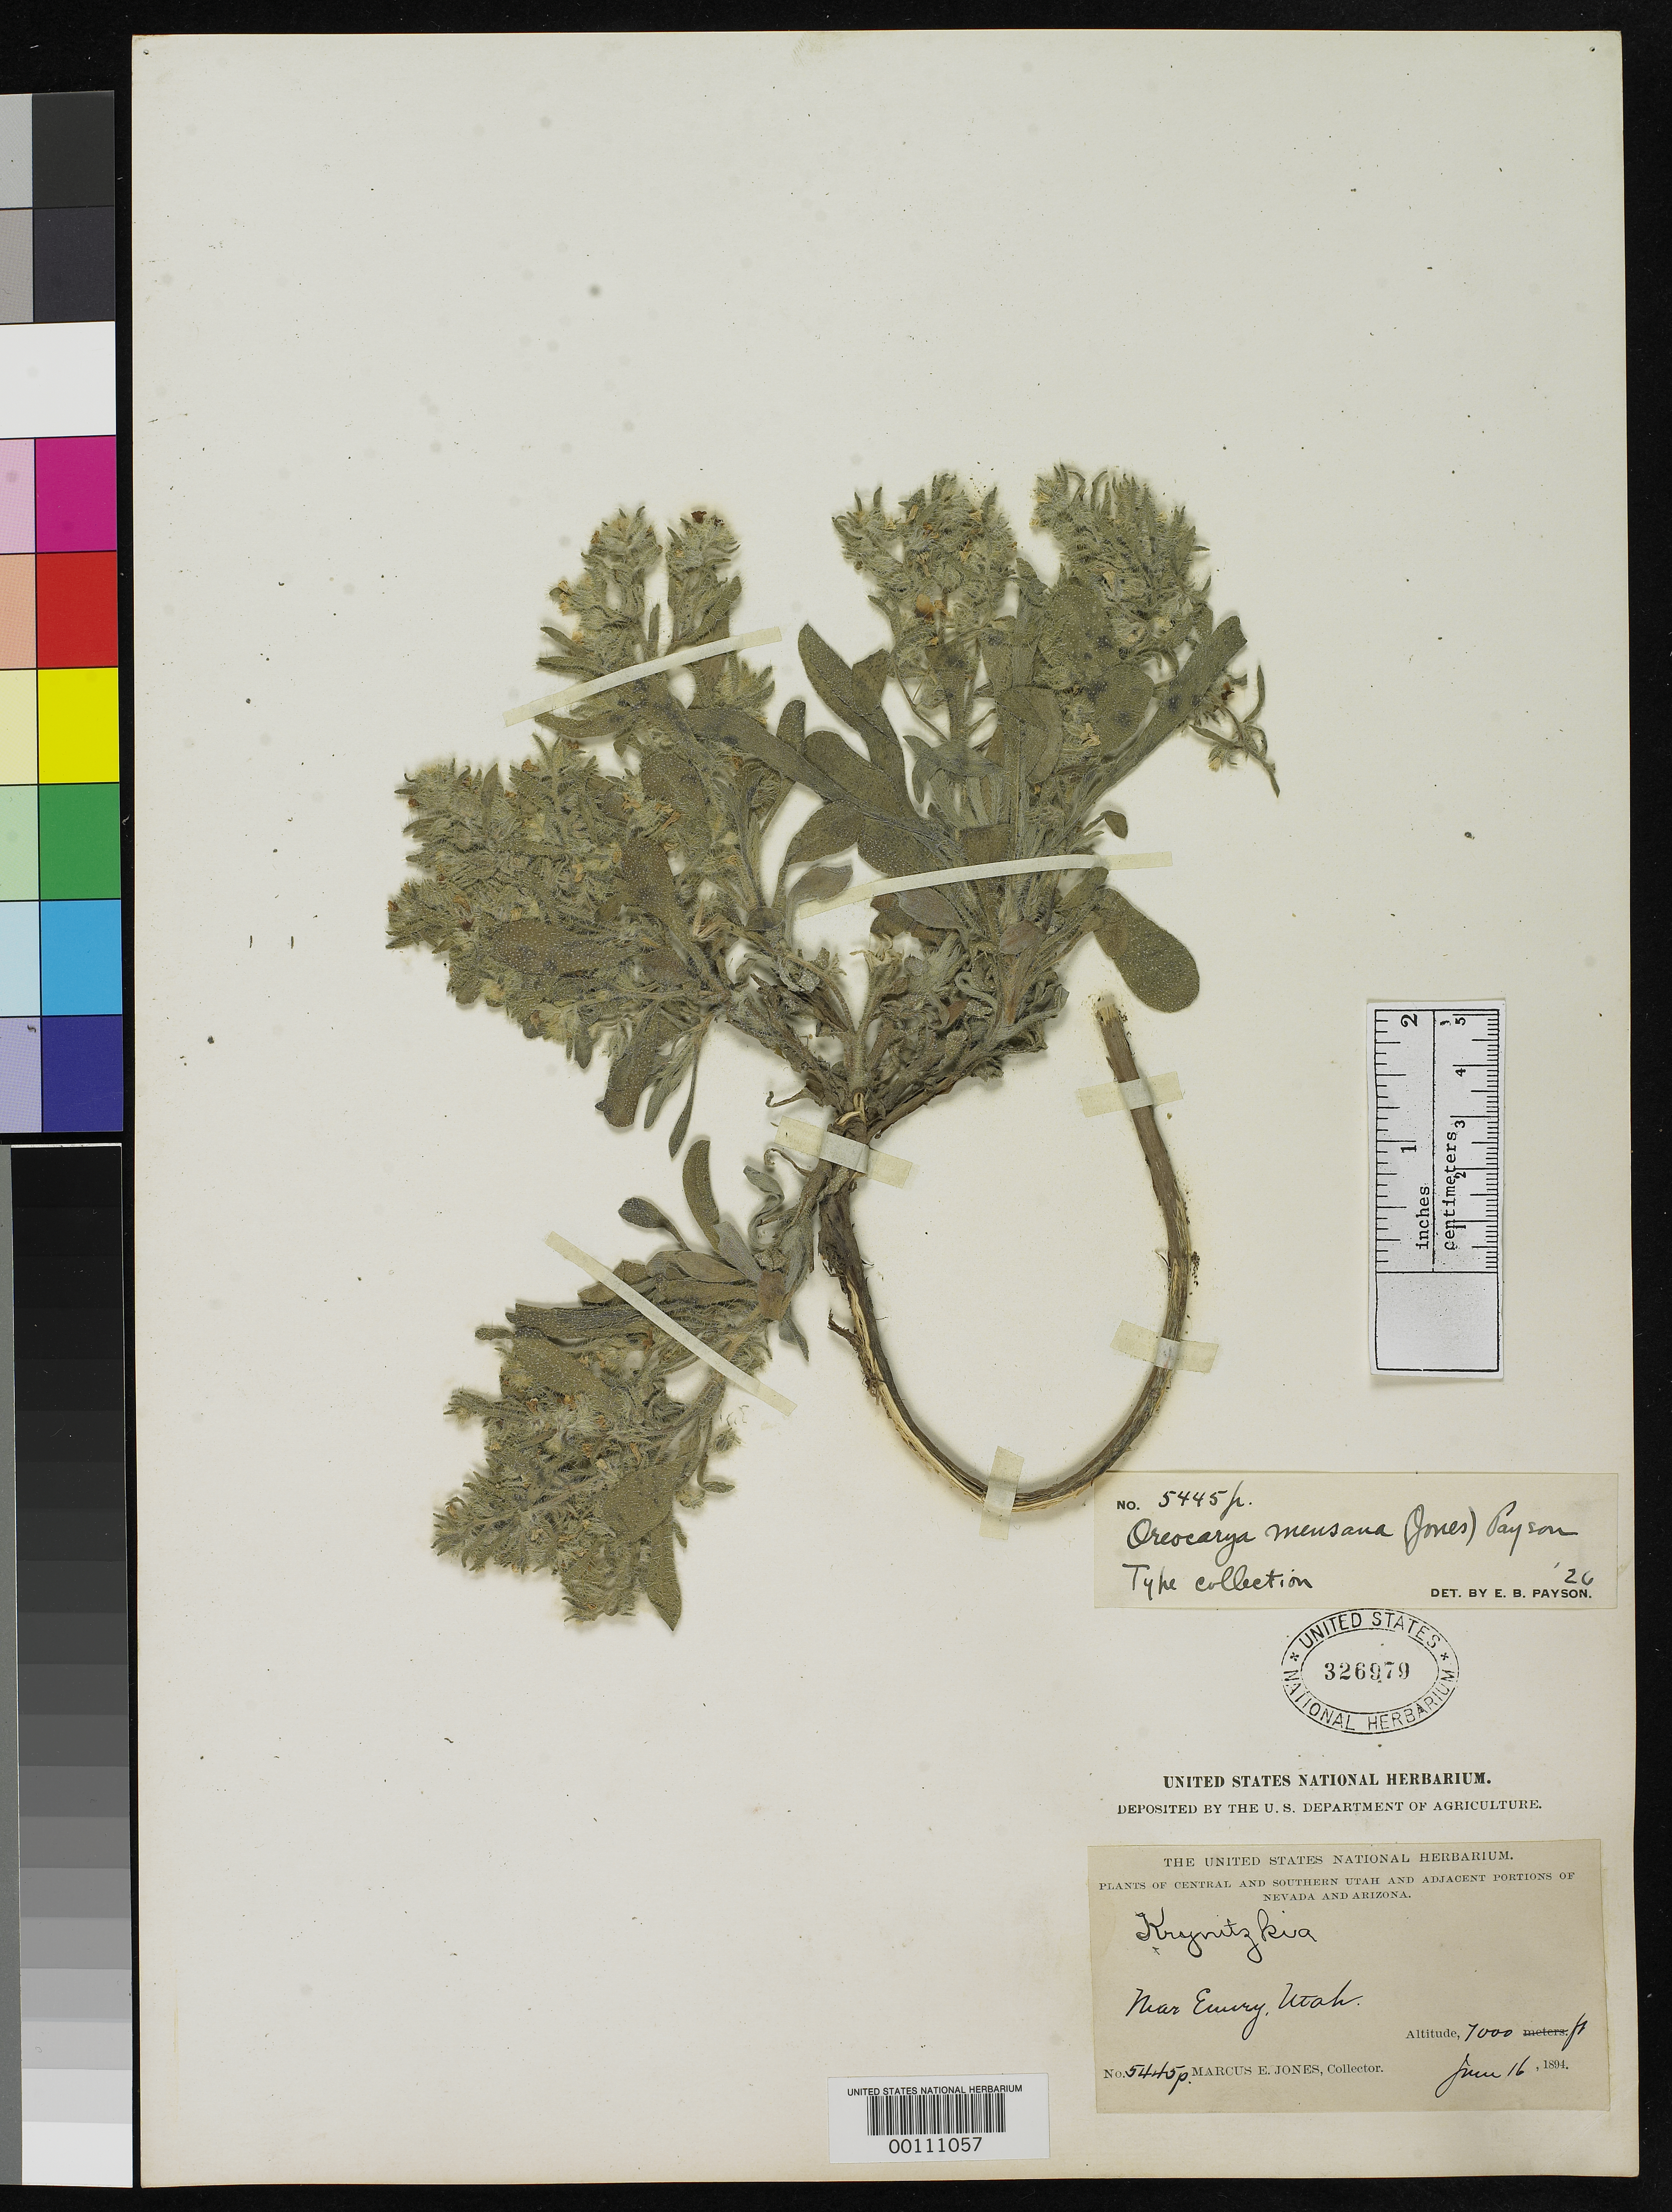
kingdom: Plantae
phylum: Tracheophyta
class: Magnoliopsida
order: Boraginales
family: Boraginaceae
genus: Krynitzkia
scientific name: Krynitzkia mensana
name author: M.E. Jones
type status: Type Collection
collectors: M. E. Jones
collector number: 5445 p.p.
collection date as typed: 16 Jun 1894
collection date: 1894-06-16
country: United States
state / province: Utah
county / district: Emery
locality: Near Emery.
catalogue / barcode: US 326979